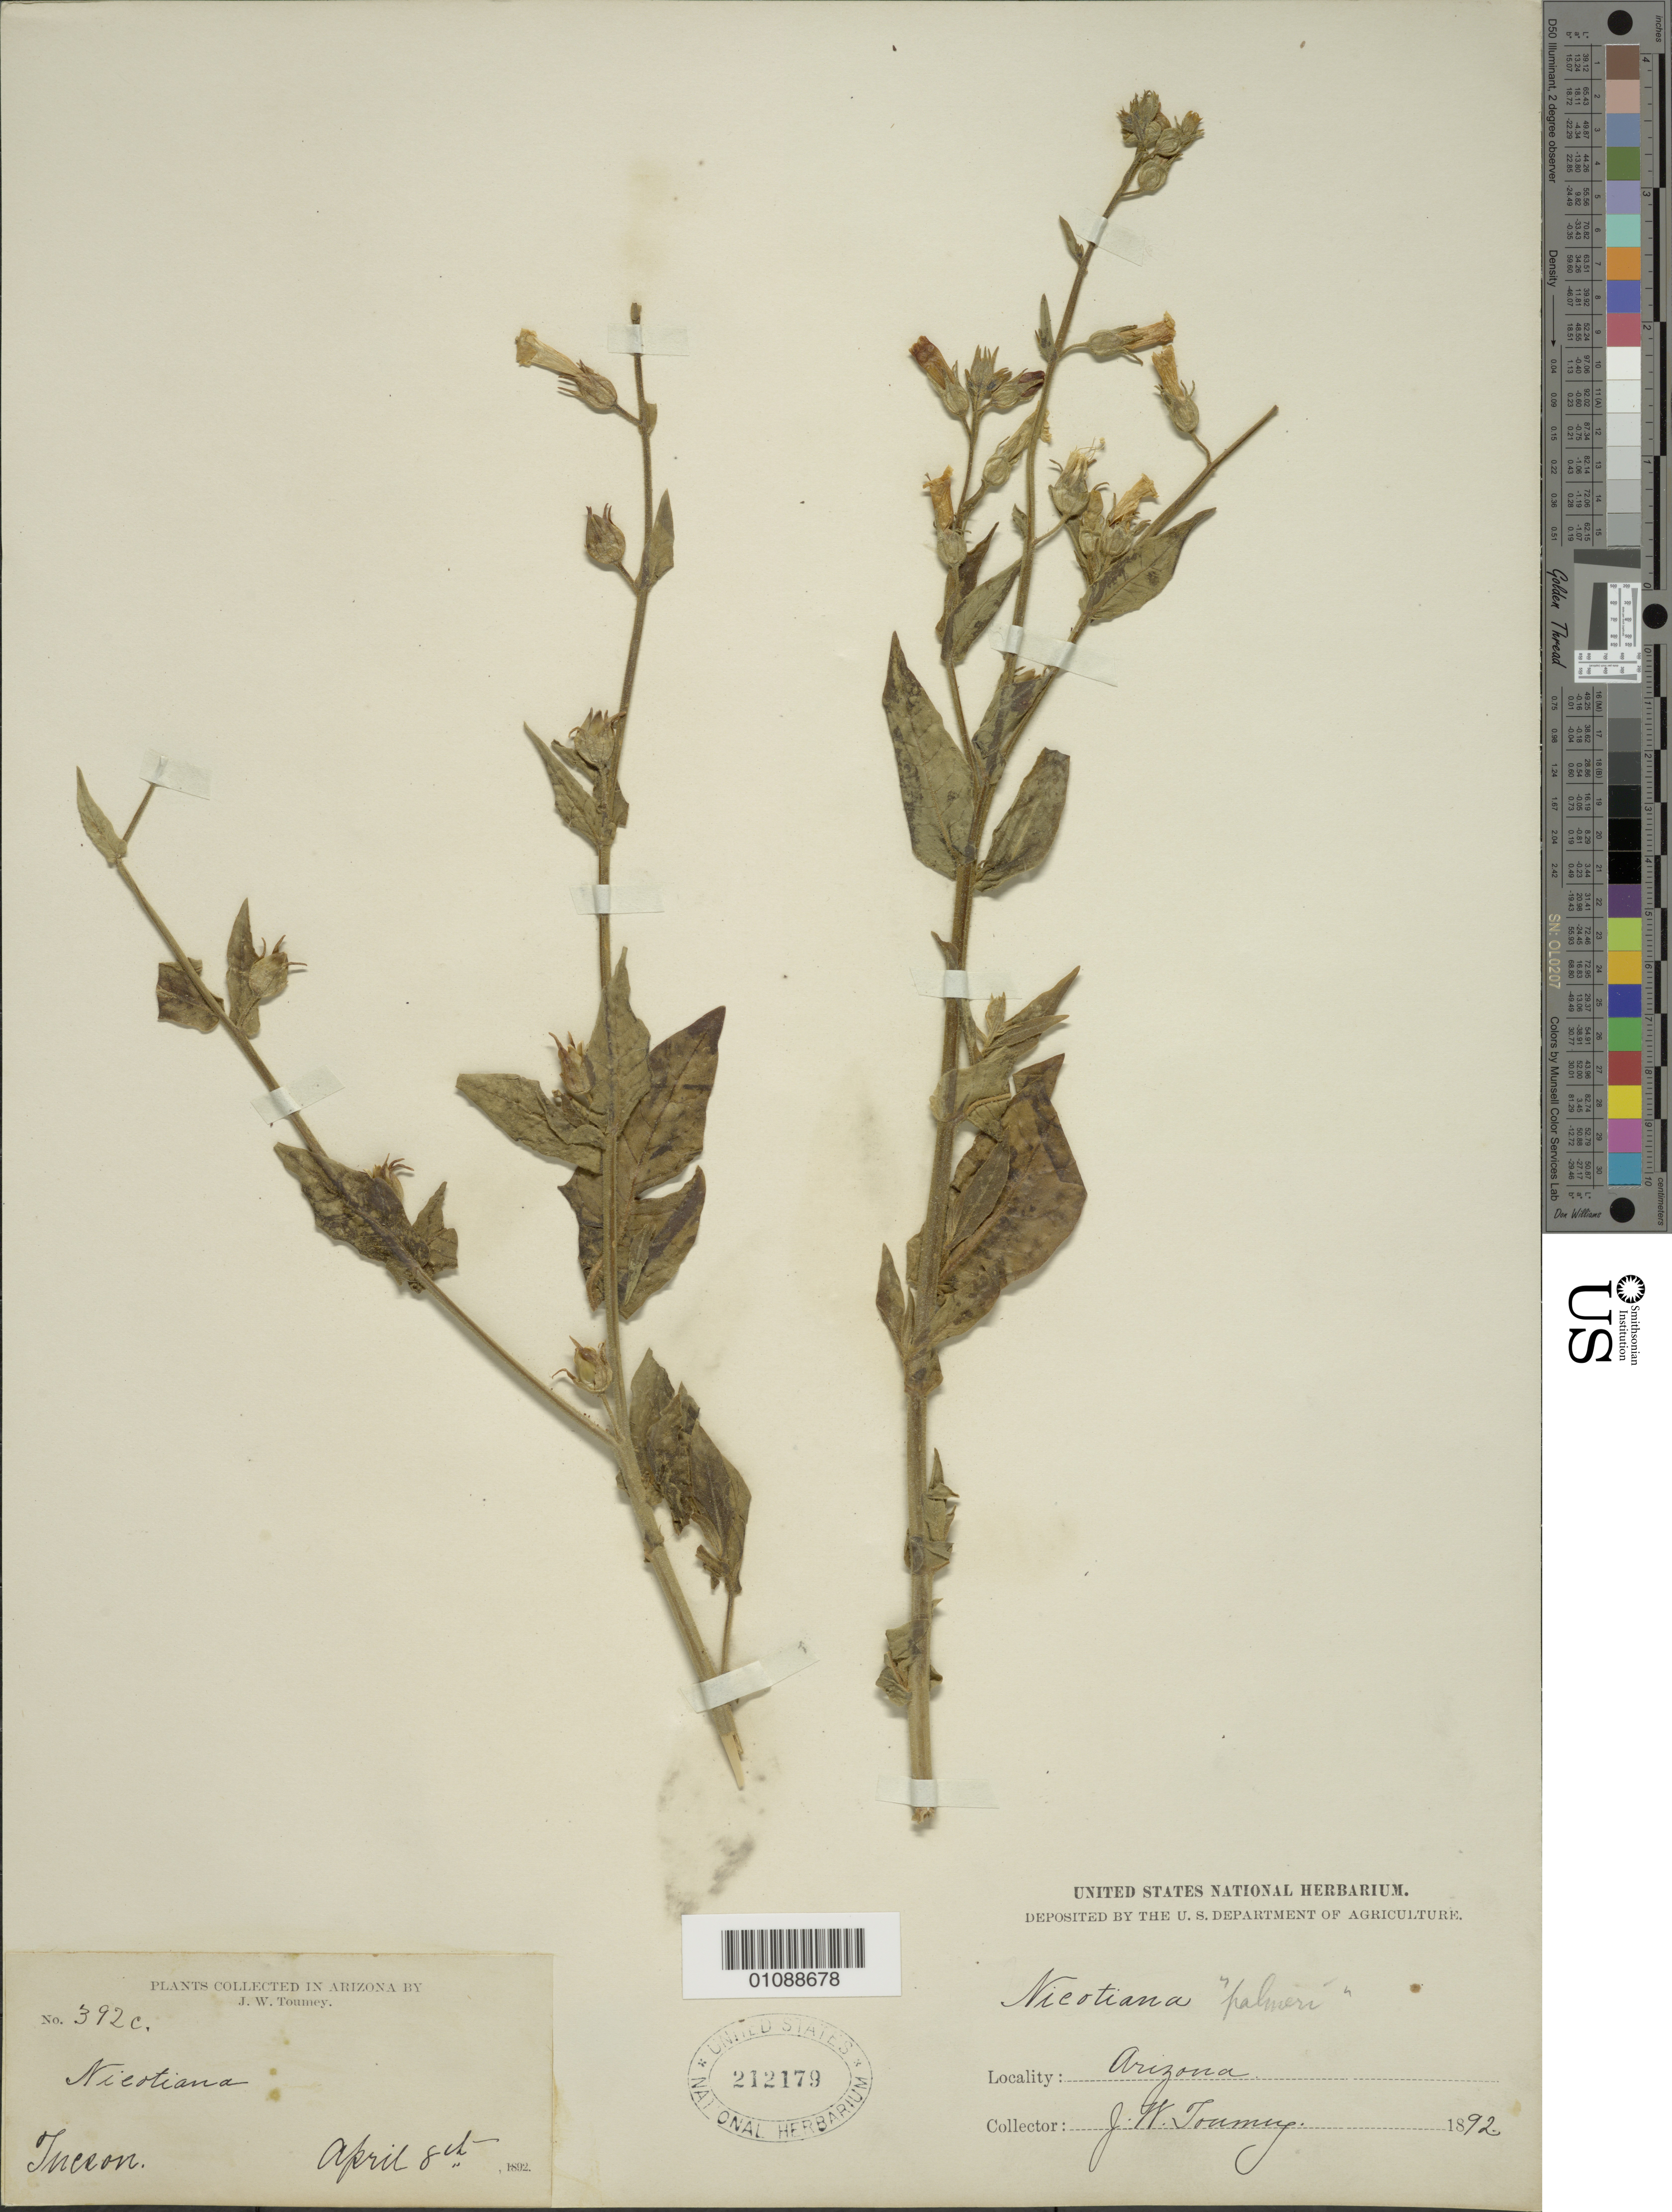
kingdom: Plantae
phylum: Tracheophyta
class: Magnoliopsida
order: Solanales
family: Solanaceae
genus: Nicotiana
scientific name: Nicotiana trigonophylla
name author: Dunal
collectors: J. W. Toumey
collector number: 392C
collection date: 1892-04-08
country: United States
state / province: Arizona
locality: Tucson.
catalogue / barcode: US 212179